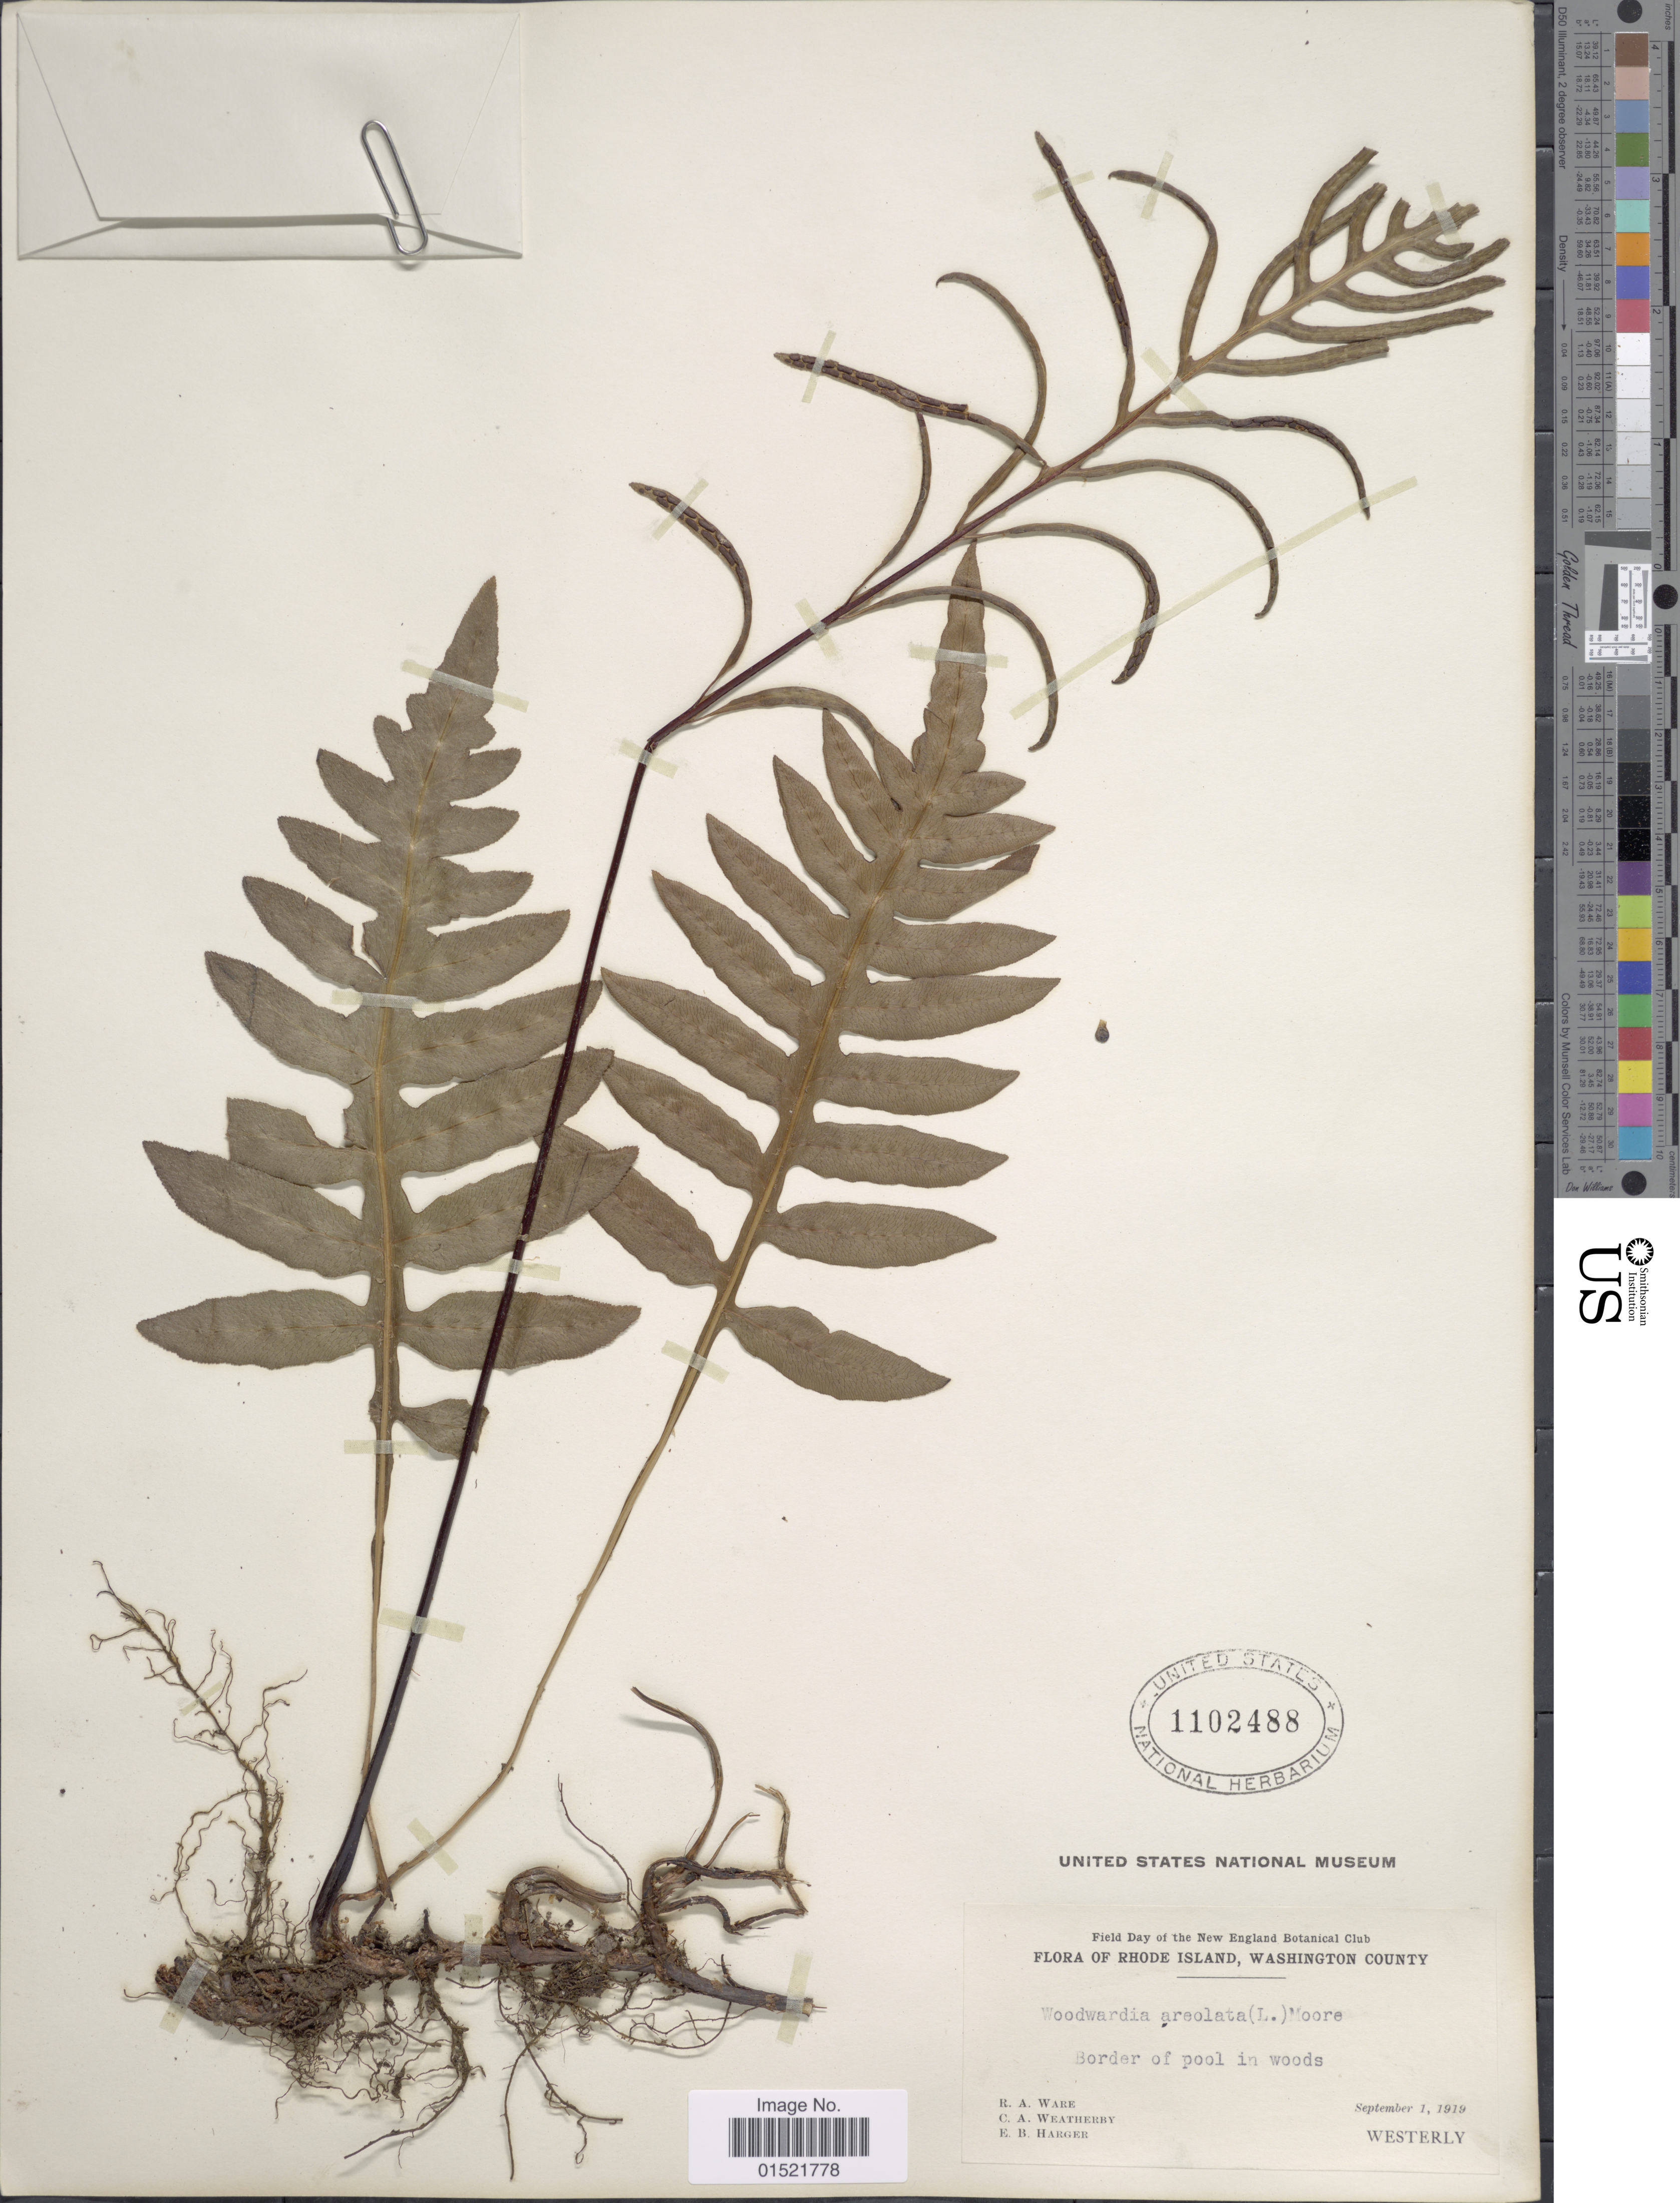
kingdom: Plantae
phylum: Tracheophyta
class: Polypodiopsida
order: Polypodiales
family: Blechnaceae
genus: Woodwardia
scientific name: Woodwardia areolata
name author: (L.) T. Moore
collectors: R. Ware, C. A. Weatherby & E. B. Harger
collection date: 1919-09-01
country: United States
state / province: Rhode Island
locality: Washington County, border of pool in woods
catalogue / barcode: US 1102488